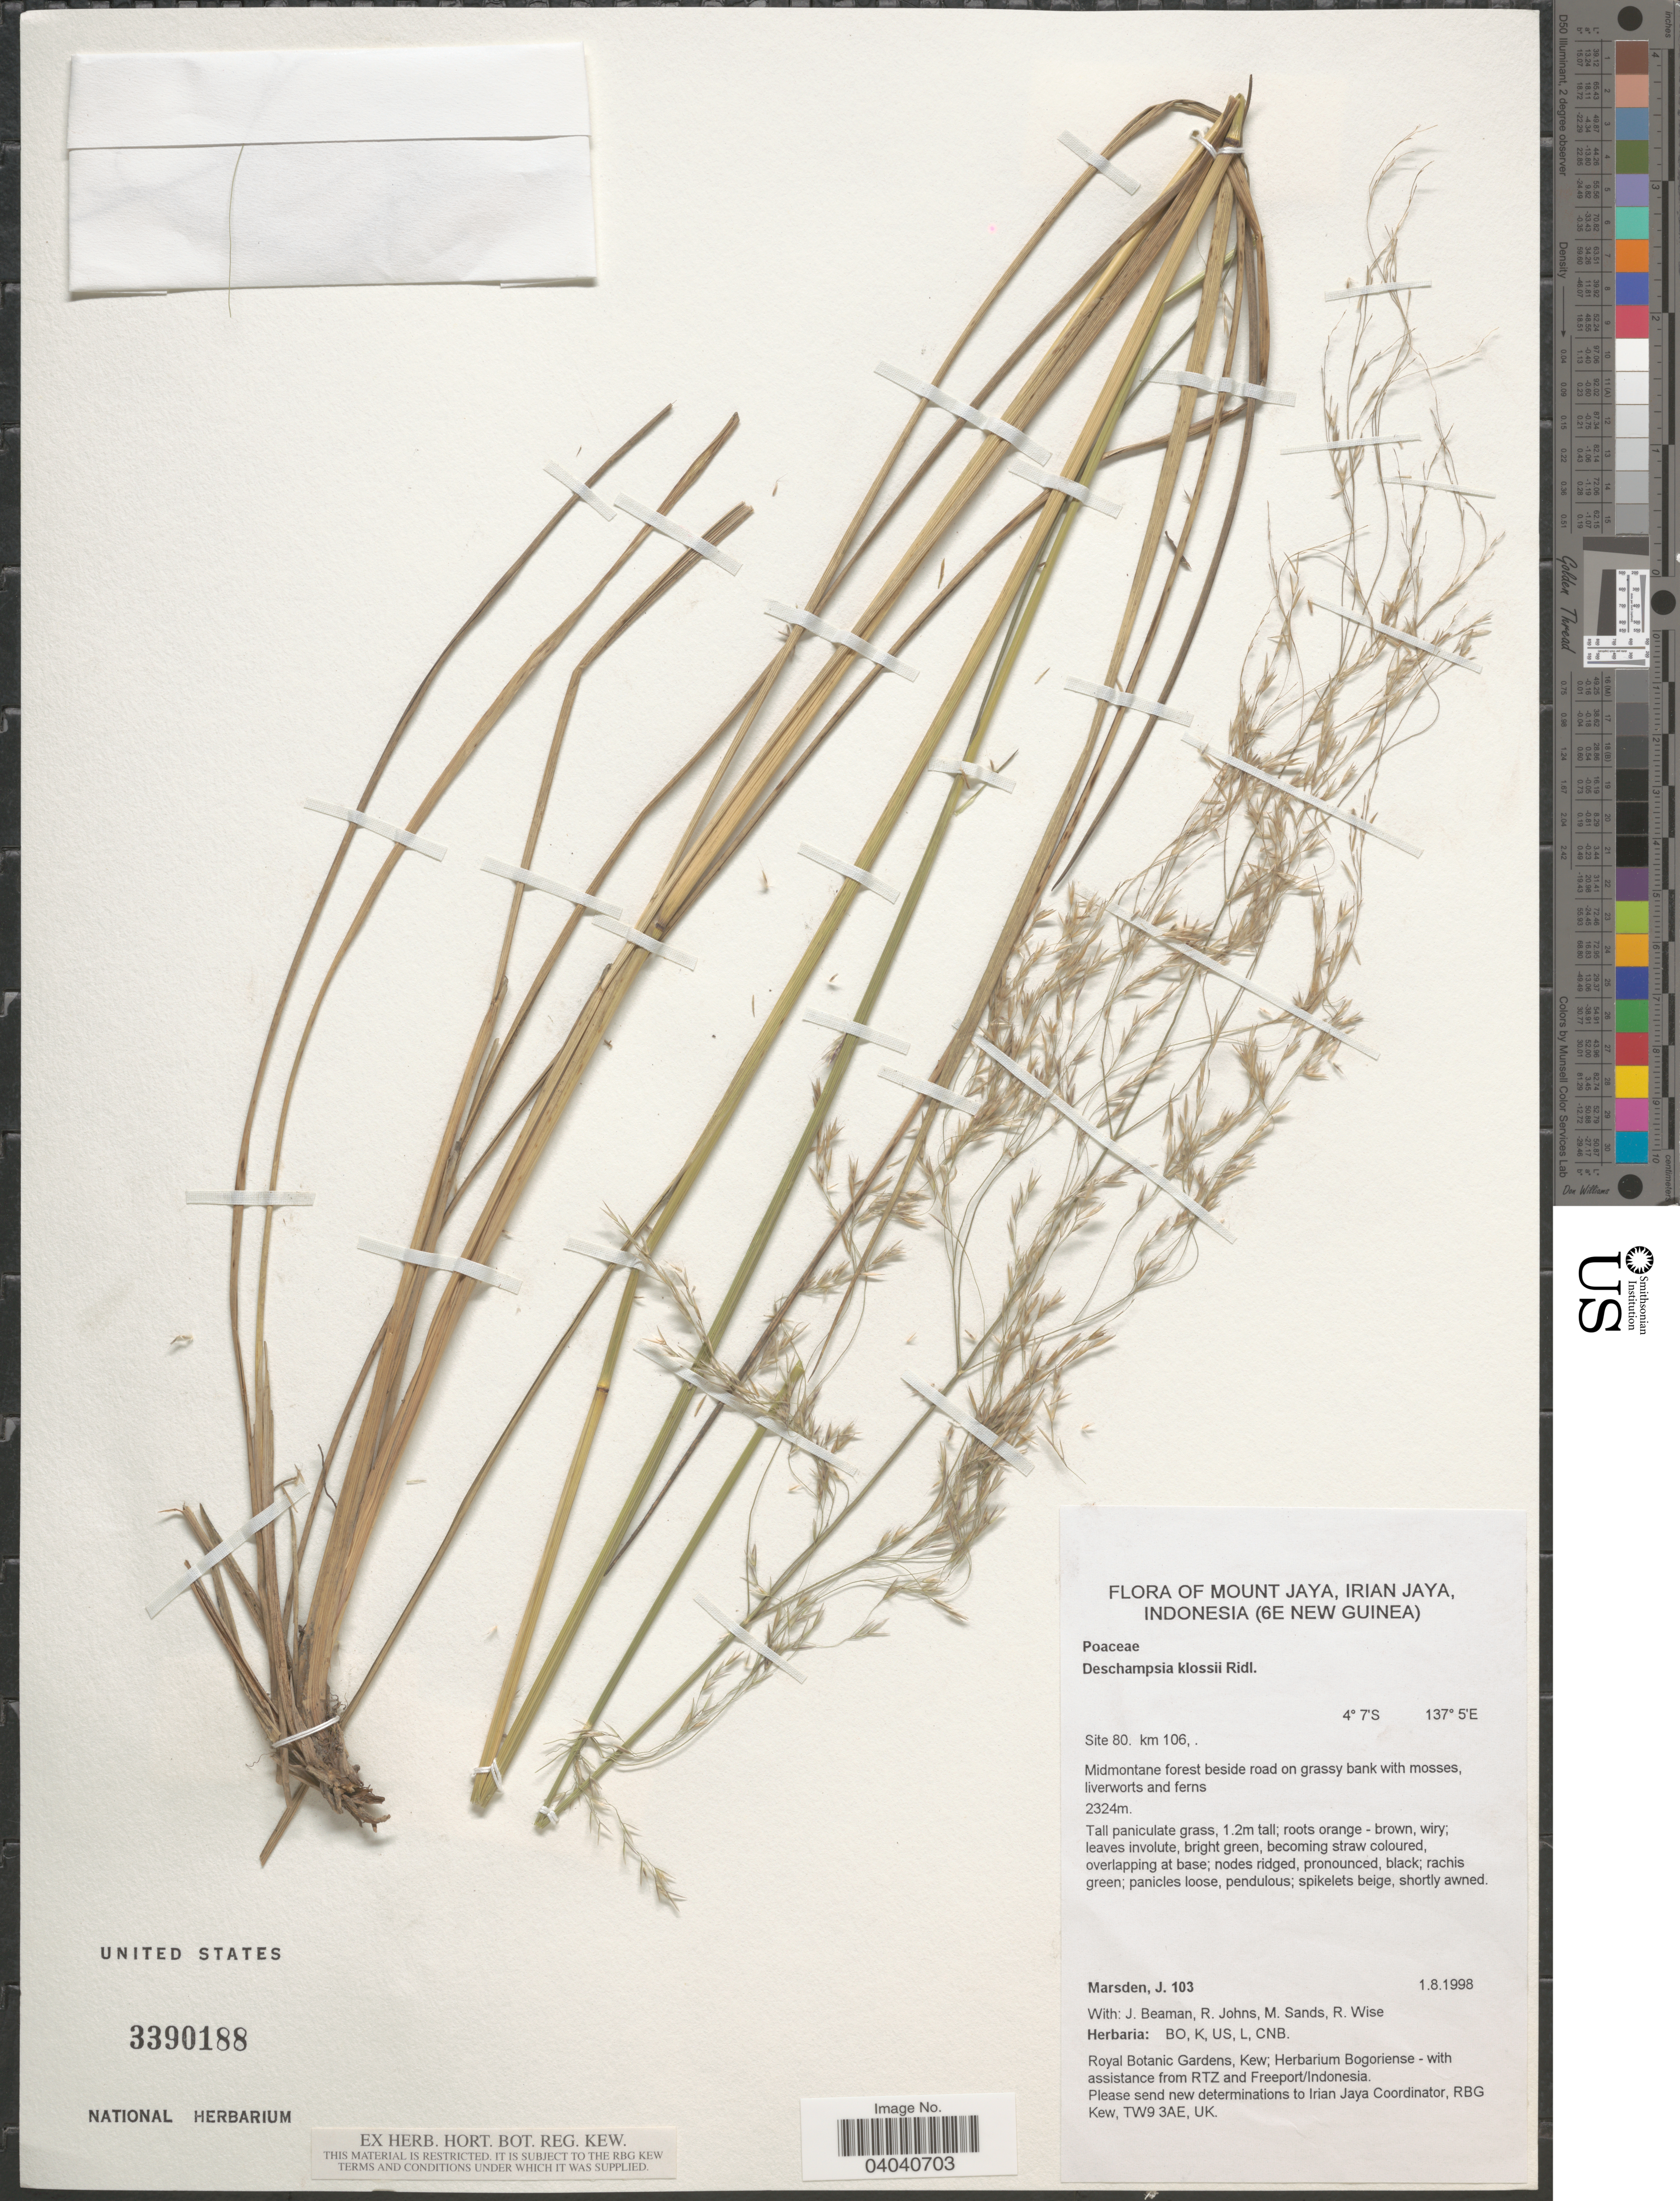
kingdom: Plantae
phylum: Tracheophyta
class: Liliopsida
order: Poales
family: Poaceae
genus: Deschampsia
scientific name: Deschampsia klossii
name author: Ridl.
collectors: J. Marsden, J. H. Beaman, R. Johns & M. Sands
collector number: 103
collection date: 1998-08-01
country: Indonesia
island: New Guinea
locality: Mount Jaya, Irian Jaya, Indonesia (6e New Guinea). Site 80. km 106,.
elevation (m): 2324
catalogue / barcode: US 3390188